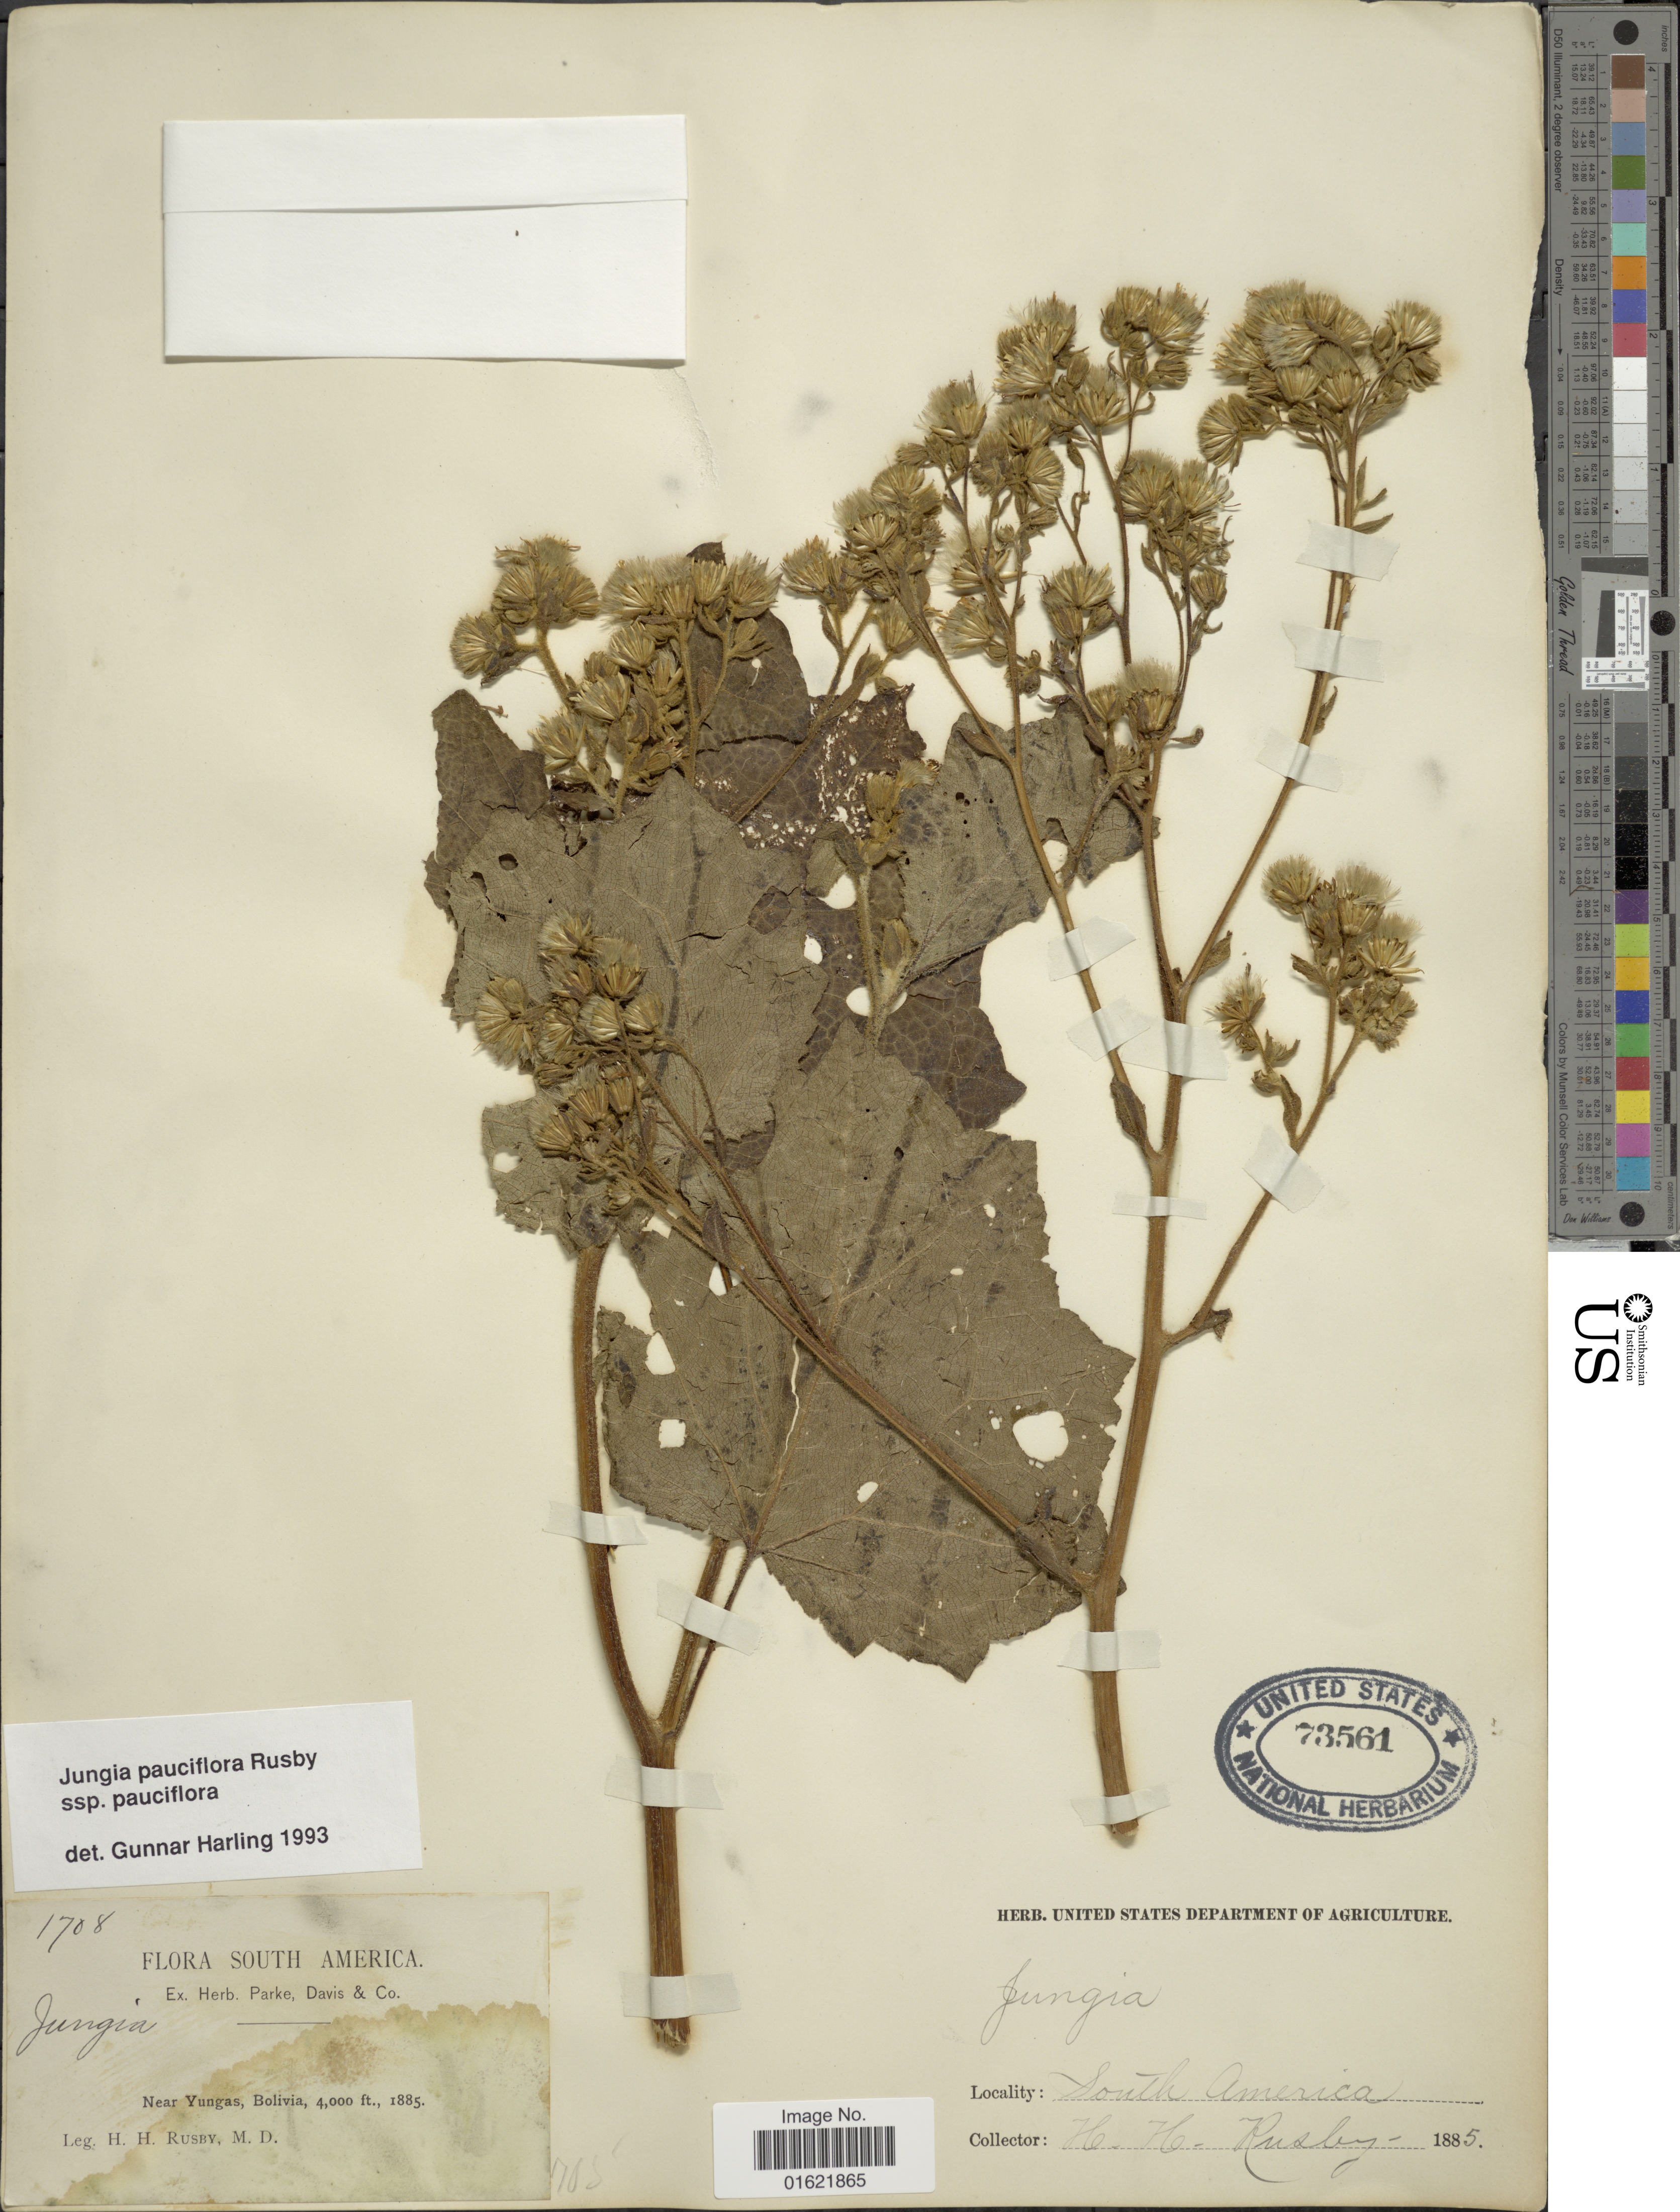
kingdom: Plantae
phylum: Tracheophyta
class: Magnoliopsida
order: Asterales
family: Asteraceae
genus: Jungia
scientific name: Jungia pauciflora subsp. pauciflora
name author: Rusby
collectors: H. H. Rusby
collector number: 1708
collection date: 1885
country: Bolivia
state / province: La Paz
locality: Near Yungas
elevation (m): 1219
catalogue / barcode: US 73561